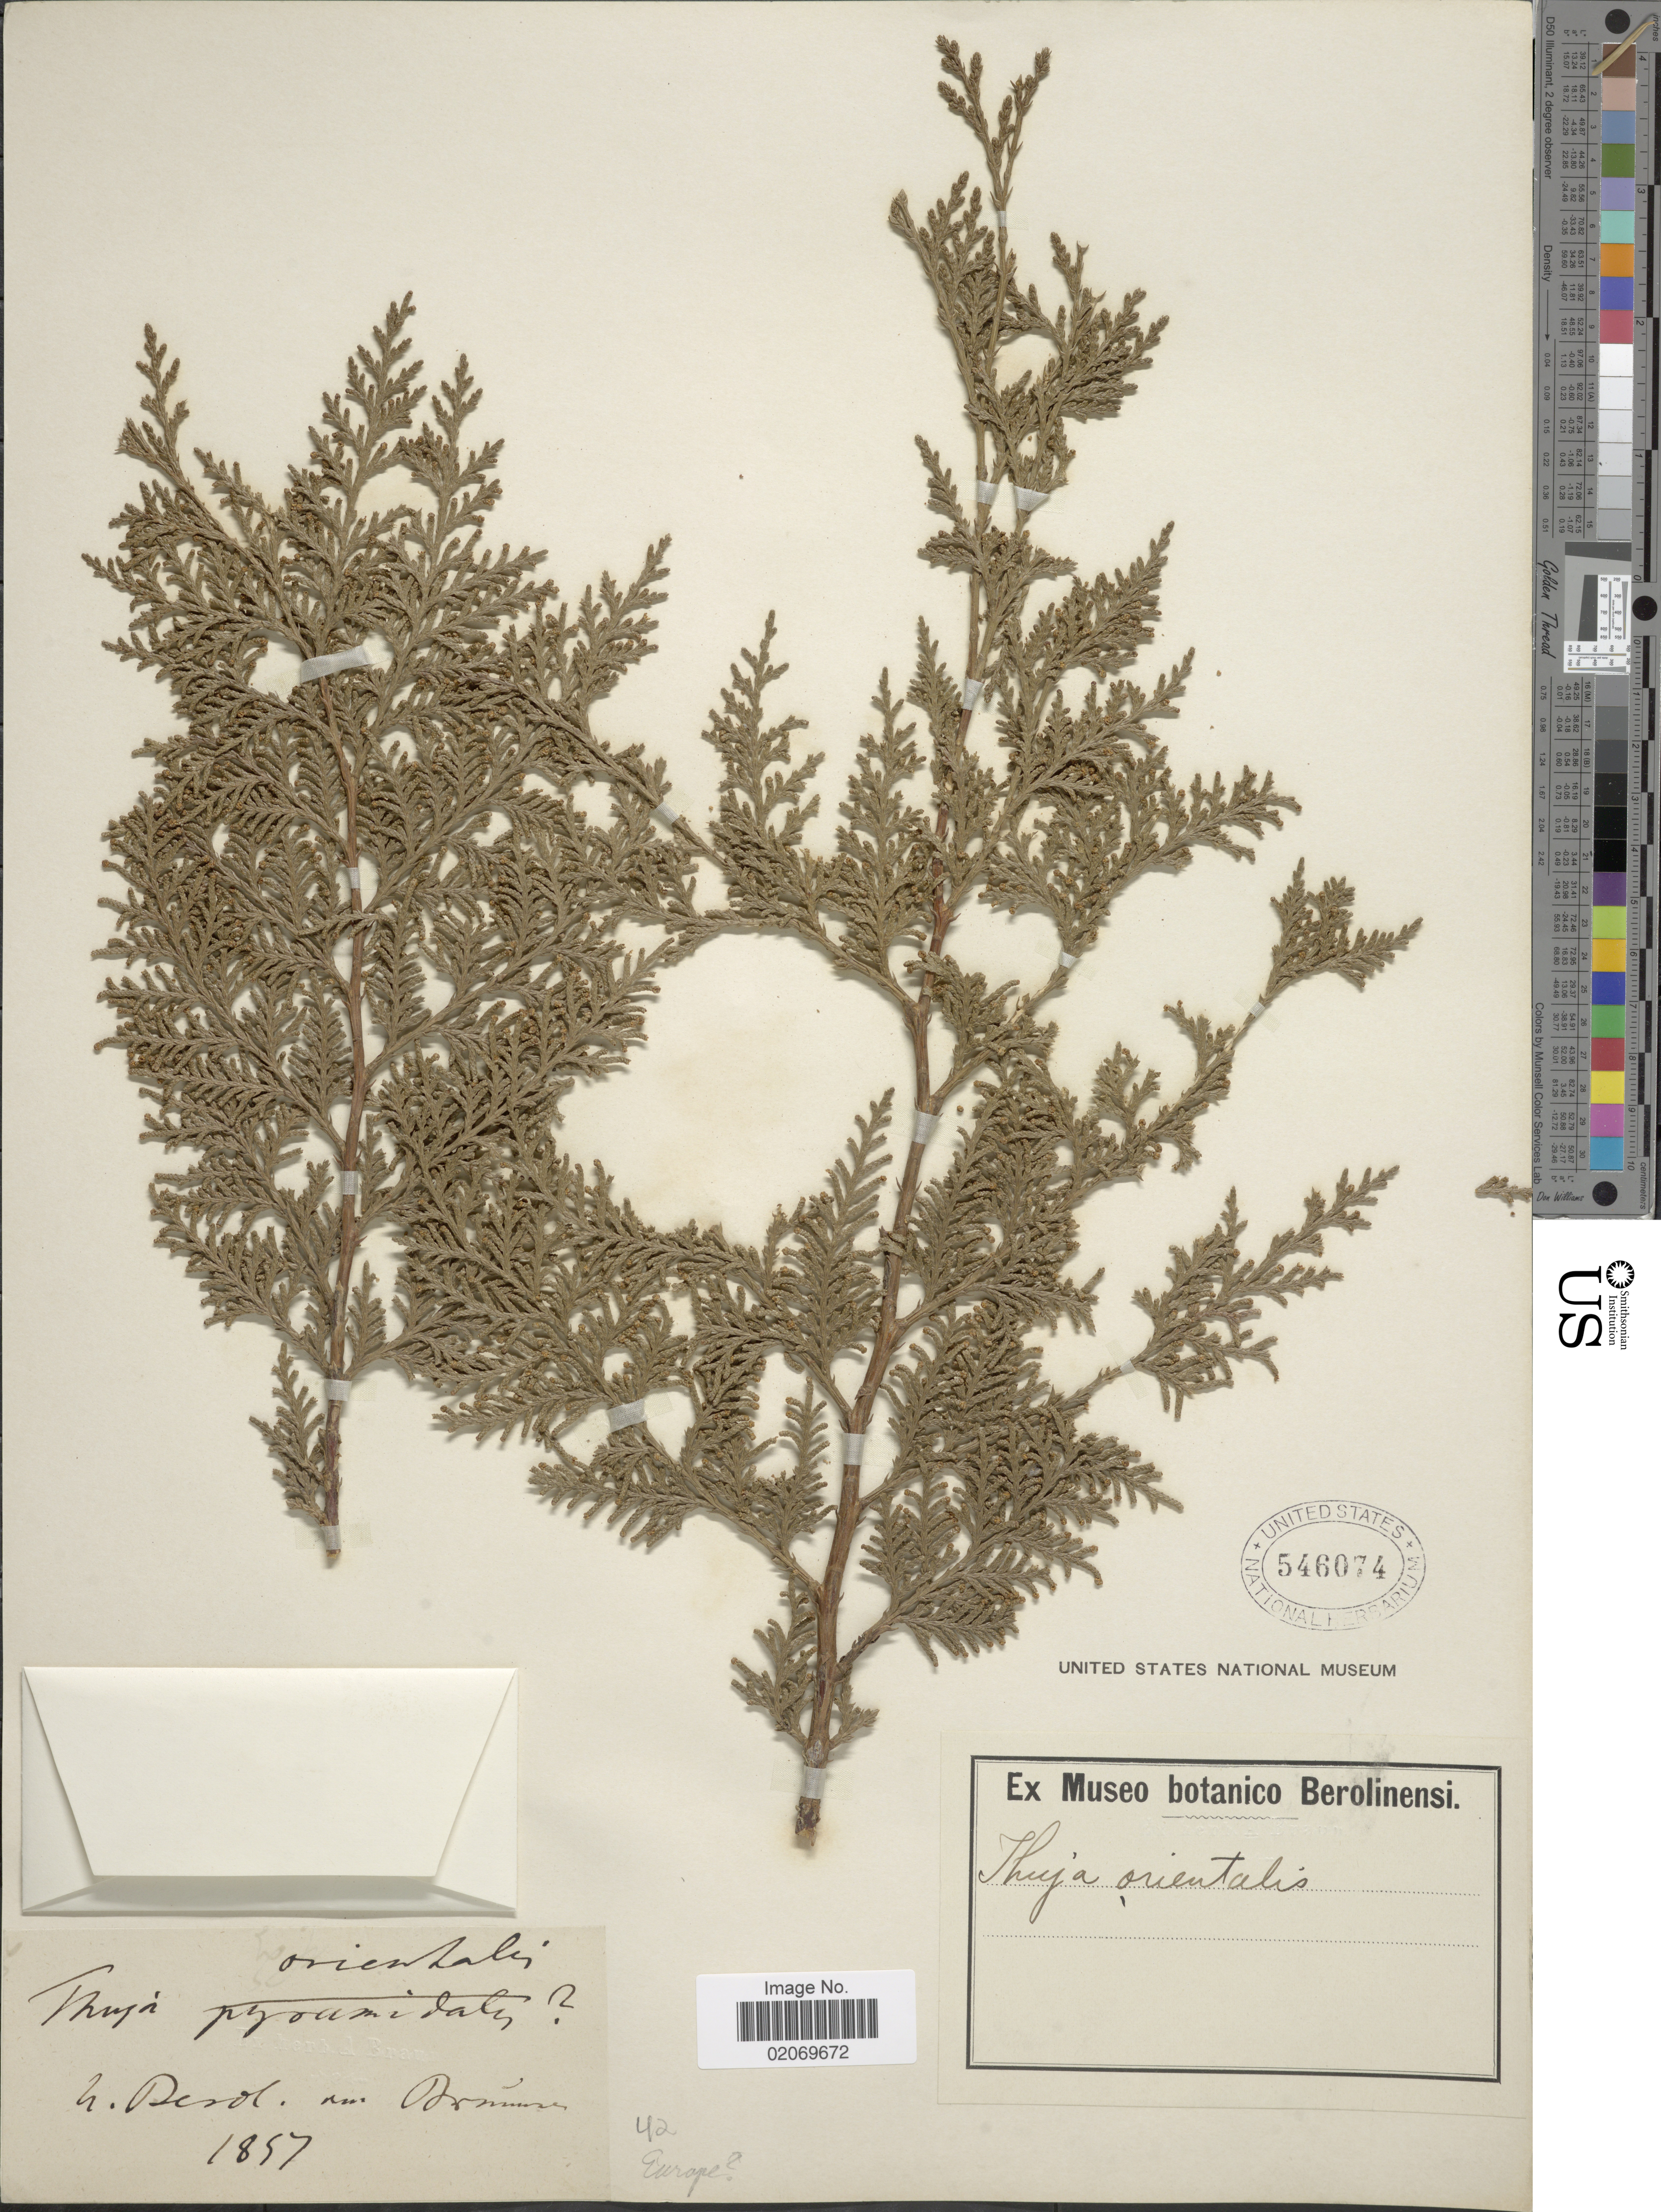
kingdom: Plantae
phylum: Tracheophyta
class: Pinopsida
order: Pinales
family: Cupressaceae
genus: Thuja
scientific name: Thuja orientalis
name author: L.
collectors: ex Museo Botanico Berolinensi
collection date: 1857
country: Germany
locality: h. Berol.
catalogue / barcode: US 546074